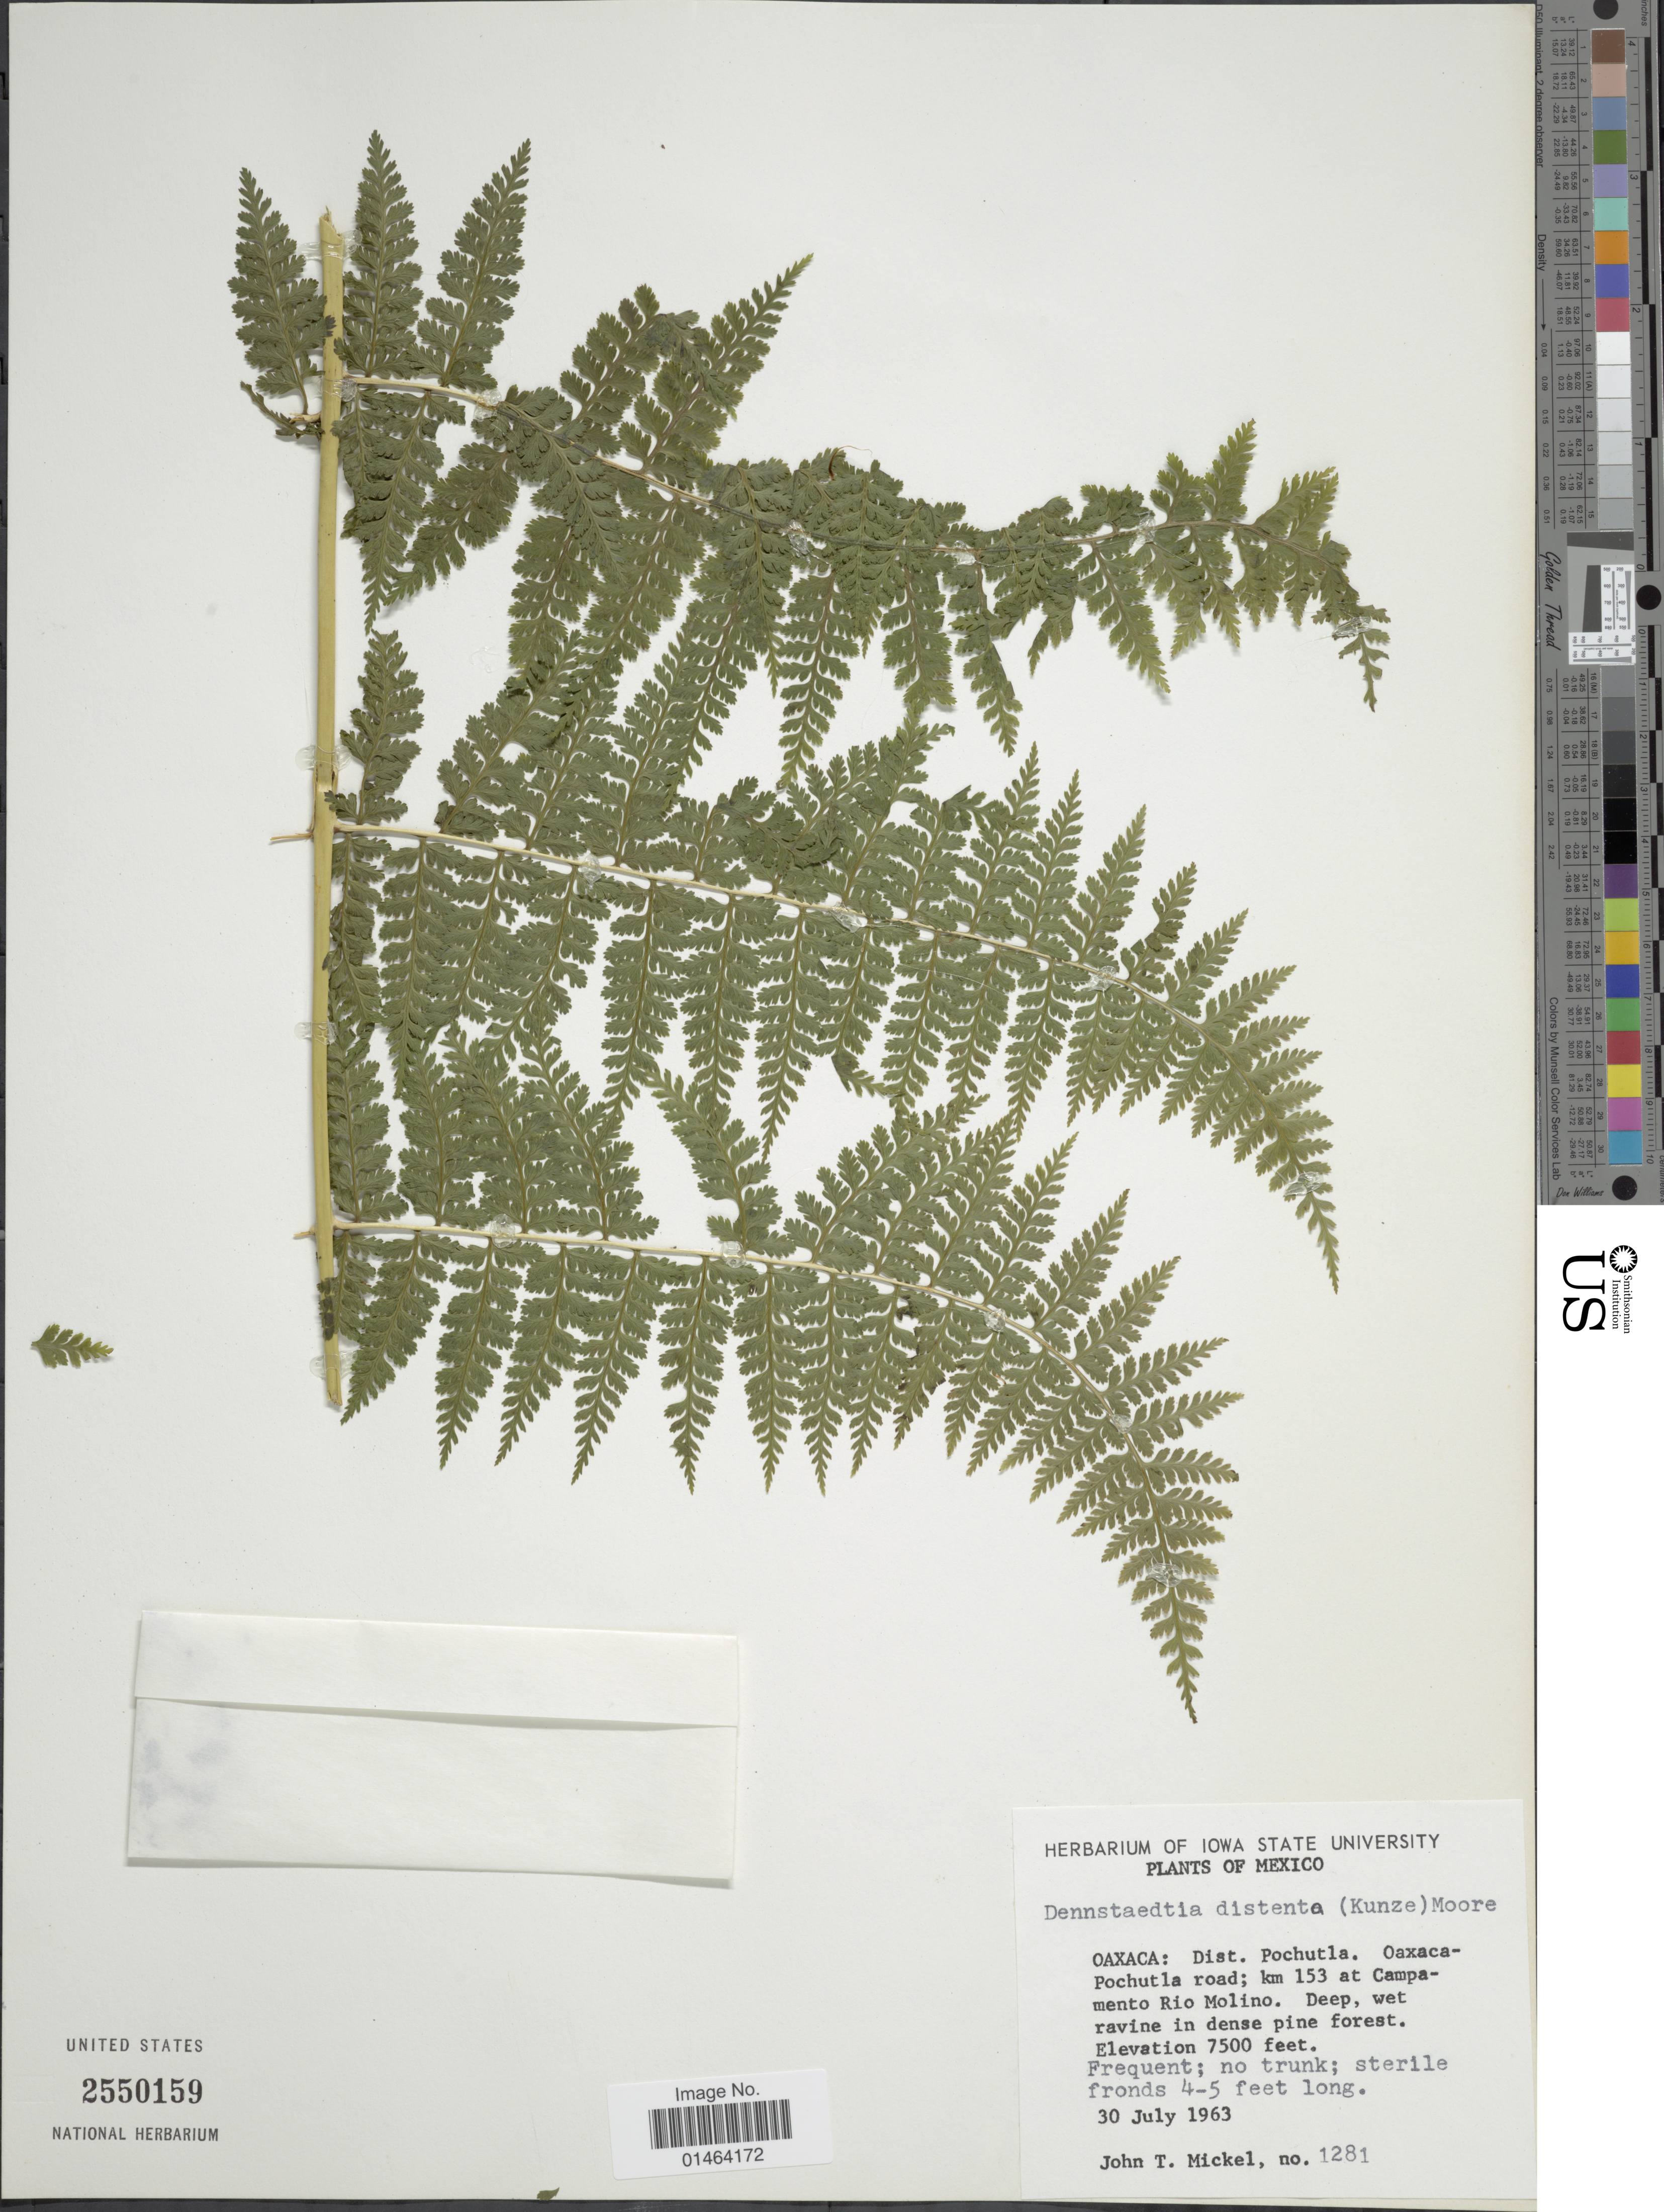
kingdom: Plantae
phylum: Tracheophyta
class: Polypodiopsida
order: Polypodiales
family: Dennstaedtiaceae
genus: Dennstaedtia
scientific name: Dennstaedtia distenta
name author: (Kunze) T. Moore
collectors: J. T. Mickel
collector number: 1281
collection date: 1963-07-30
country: Mexico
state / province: Oaxaca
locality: Dist. Pochutla. Oaxaca-Pochutla road; km 153 at Campamento Rio Molino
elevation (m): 2286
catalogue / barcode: US 2550159